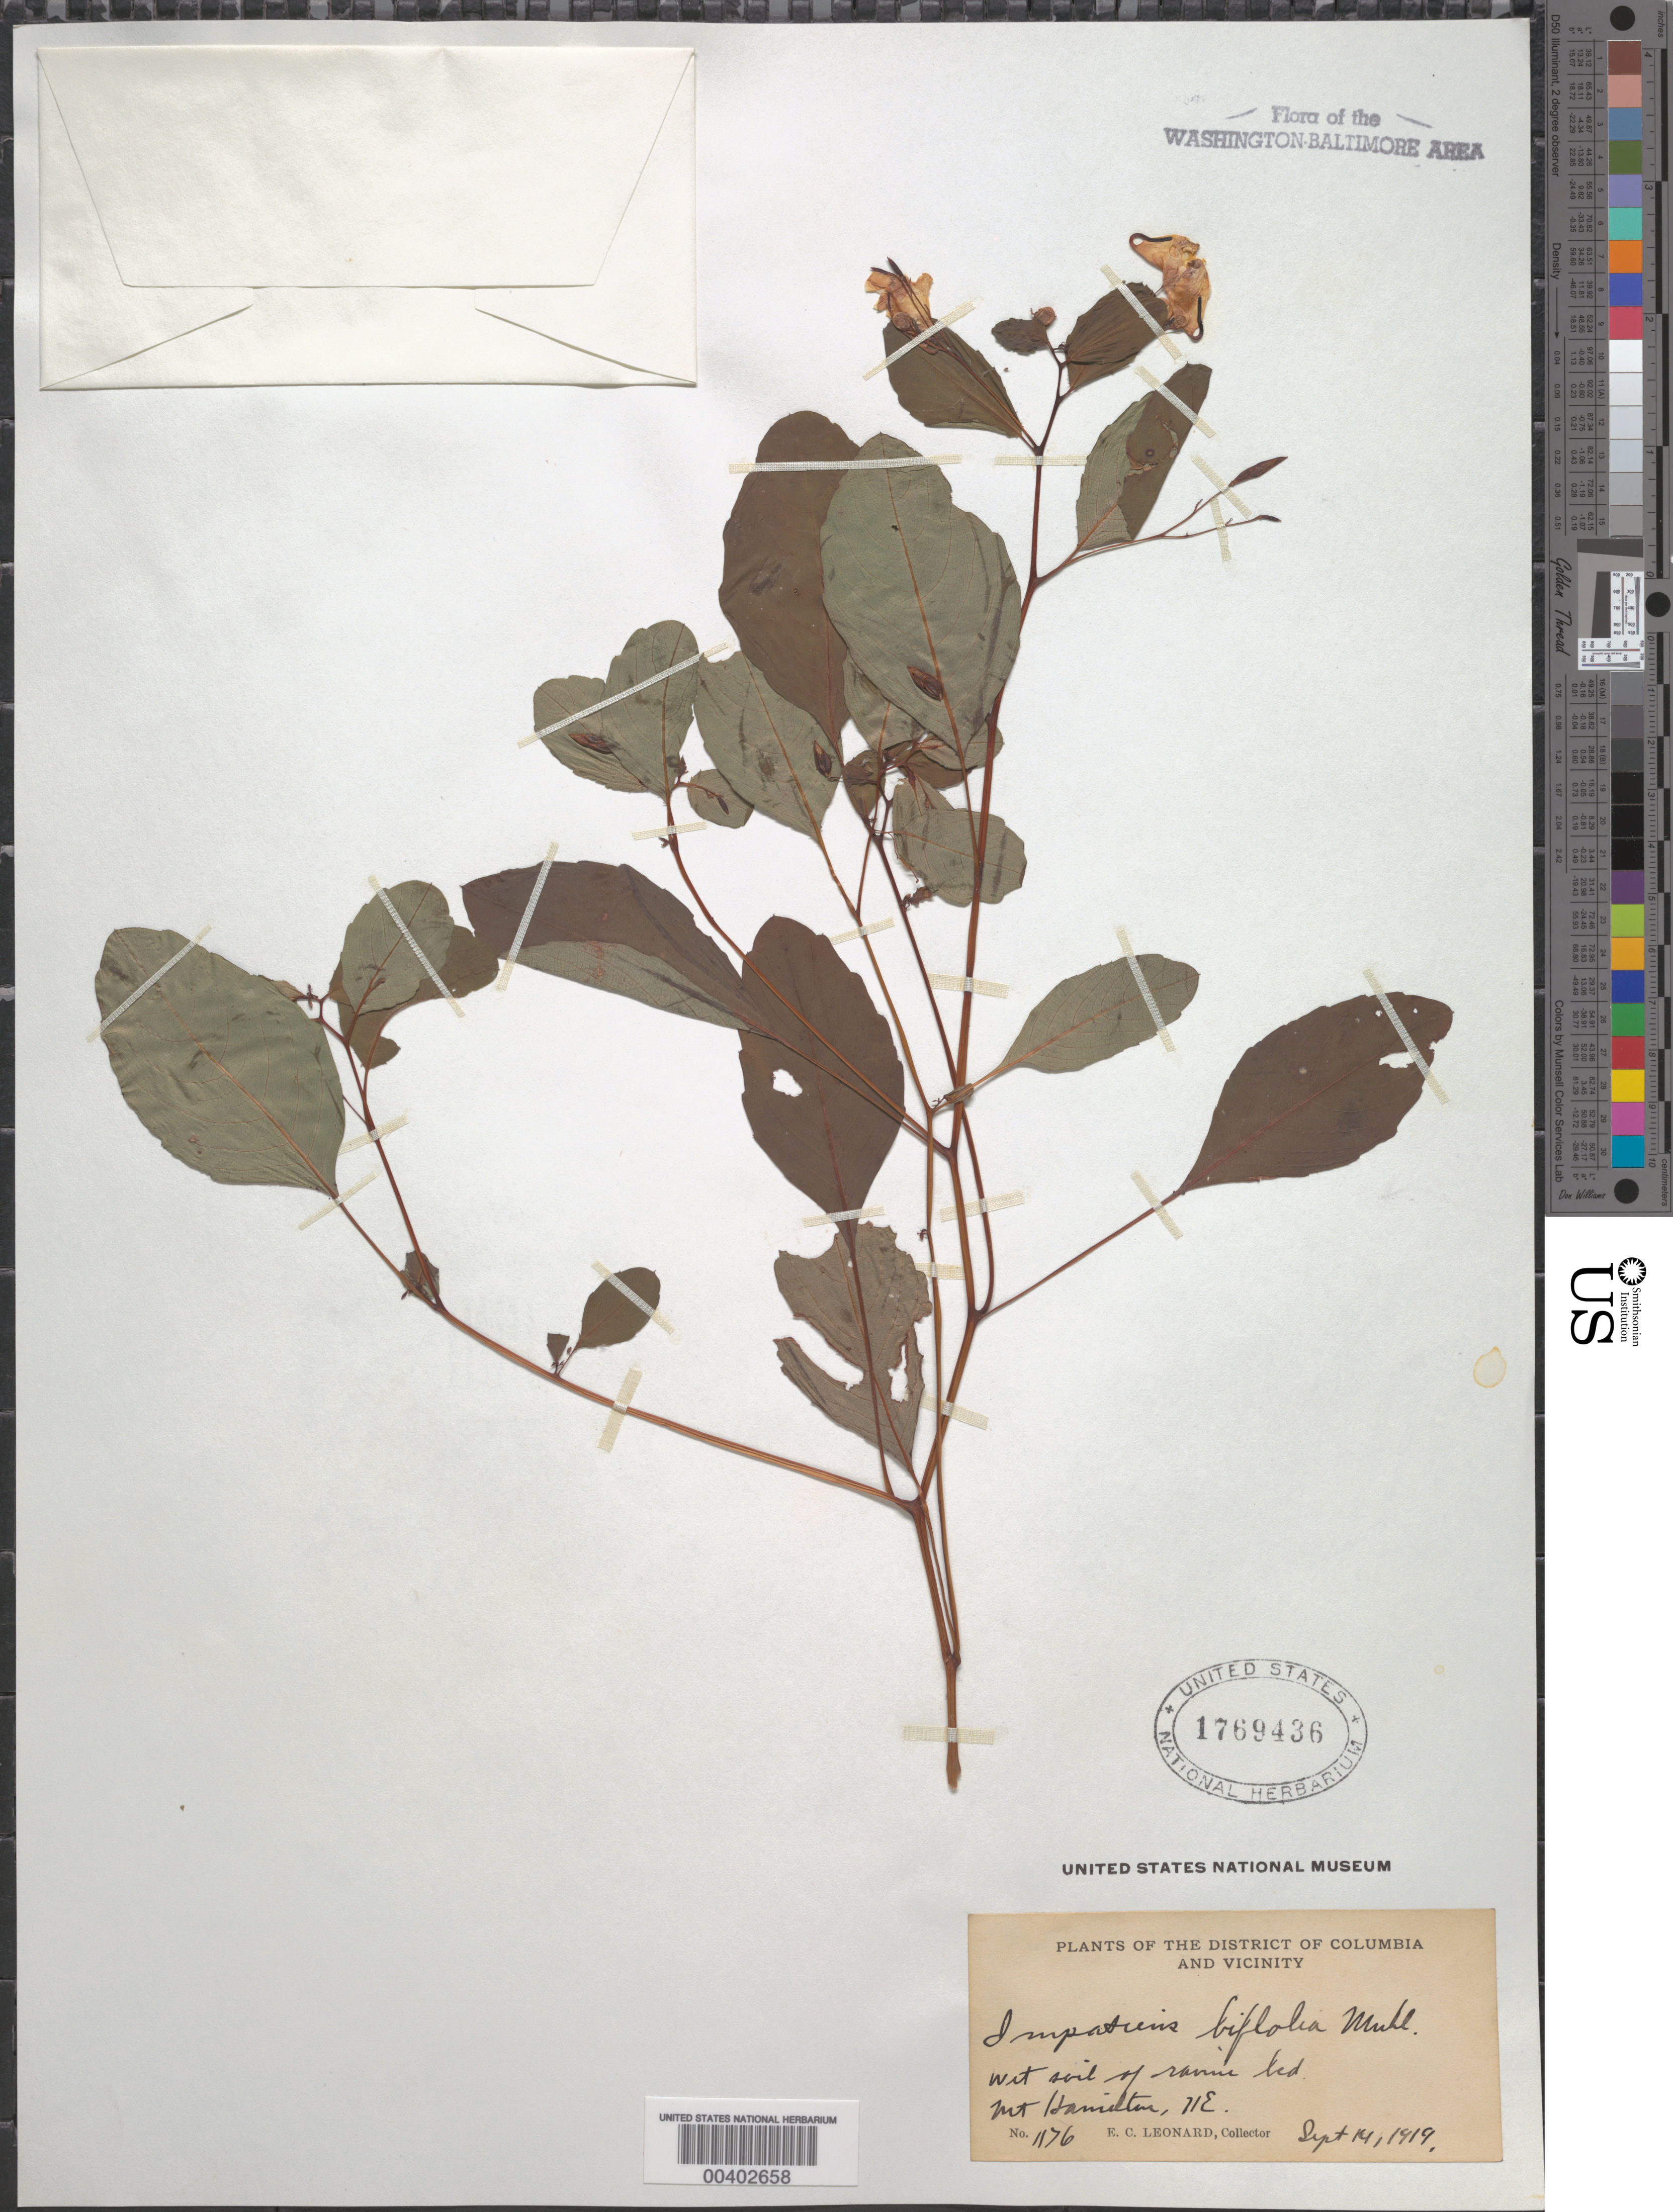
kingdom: Plantae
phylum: Tracheophyta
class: Magnoliopsida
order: Ericales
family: Balsaminaceae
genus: Impatiens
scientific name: Impatiens capensis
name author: Meerb.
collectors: E. C. Leonard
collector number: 1176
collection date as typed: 14 Sep 1919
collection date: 1919-09-14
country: United States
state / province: District of Columbia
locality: Mount Hamilton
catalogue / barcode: US 1769436